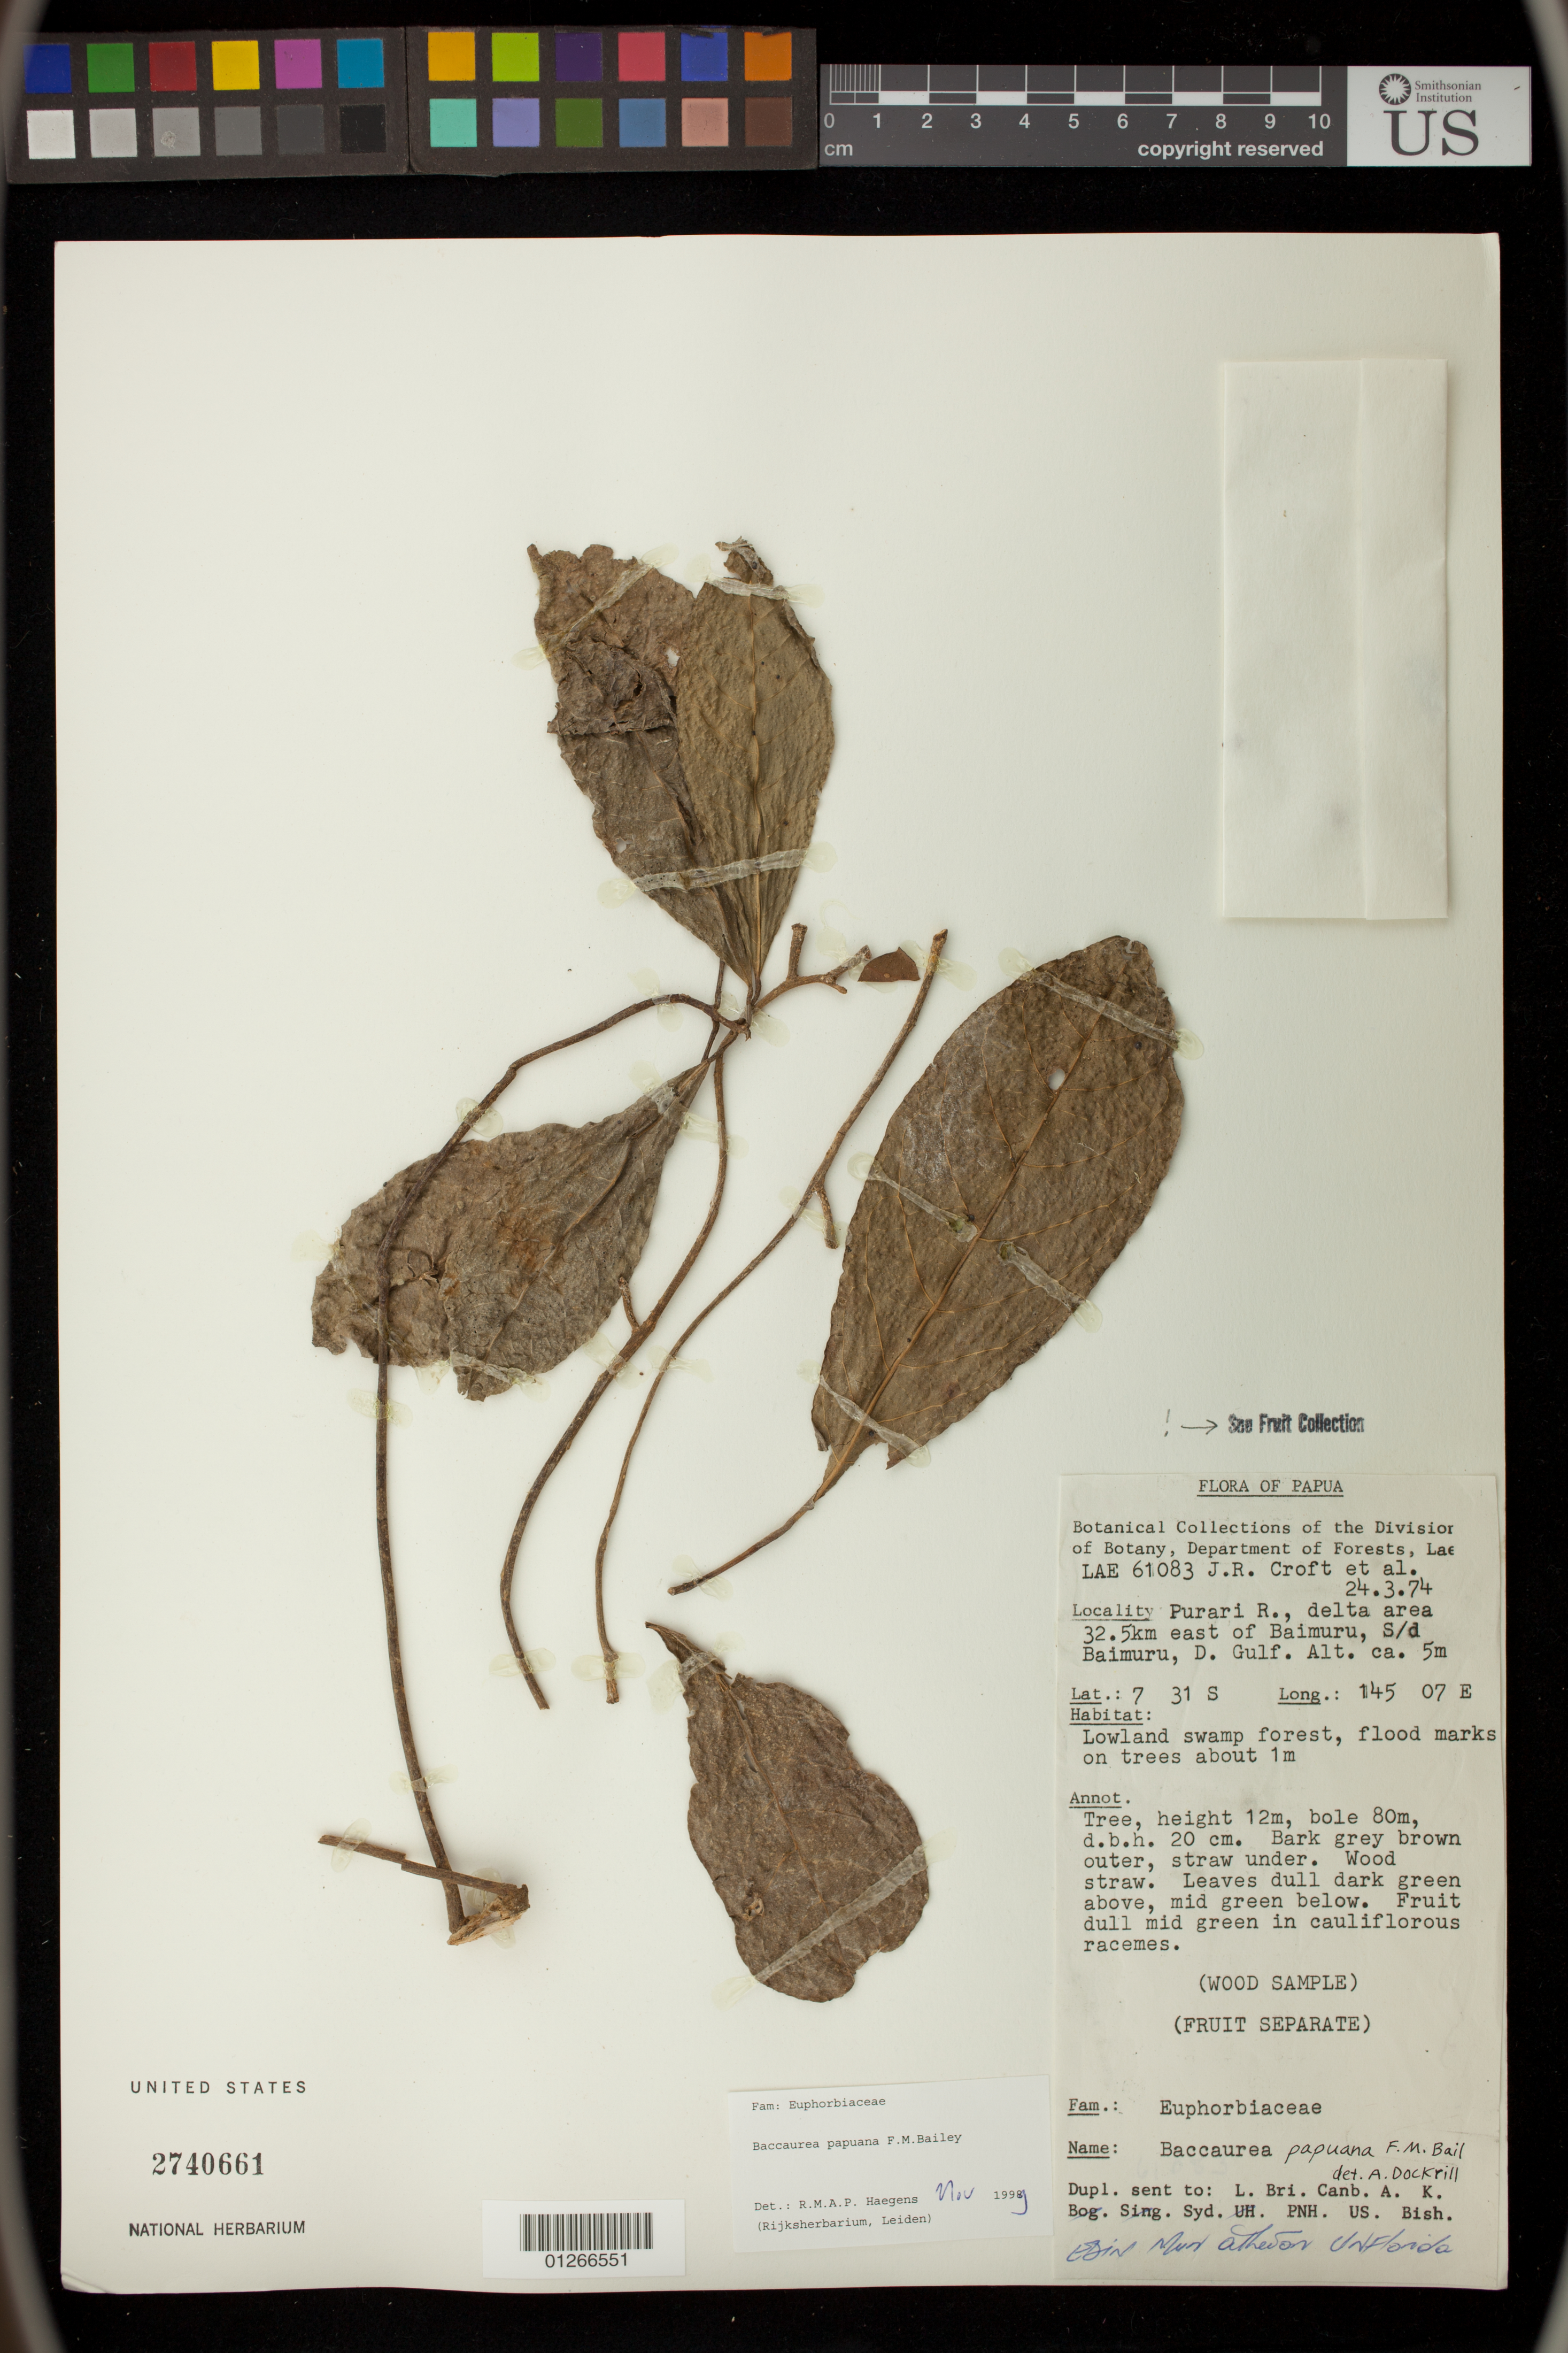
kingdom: Plantae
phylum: Tracheophyta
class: Magnoliopsida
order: Malpighiales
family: Phyllanthaceae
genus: Baccaurea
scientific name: Baccaurea papuana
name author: F.M. Bailey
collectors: J. R. Croft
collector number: LAE 61083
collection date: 1974-03-24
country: Papua New Guinea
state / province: Gulf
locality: Purari R., delta area 32.5km east of Baimuru, S/d Baimuru, D. gulf.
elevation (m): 5